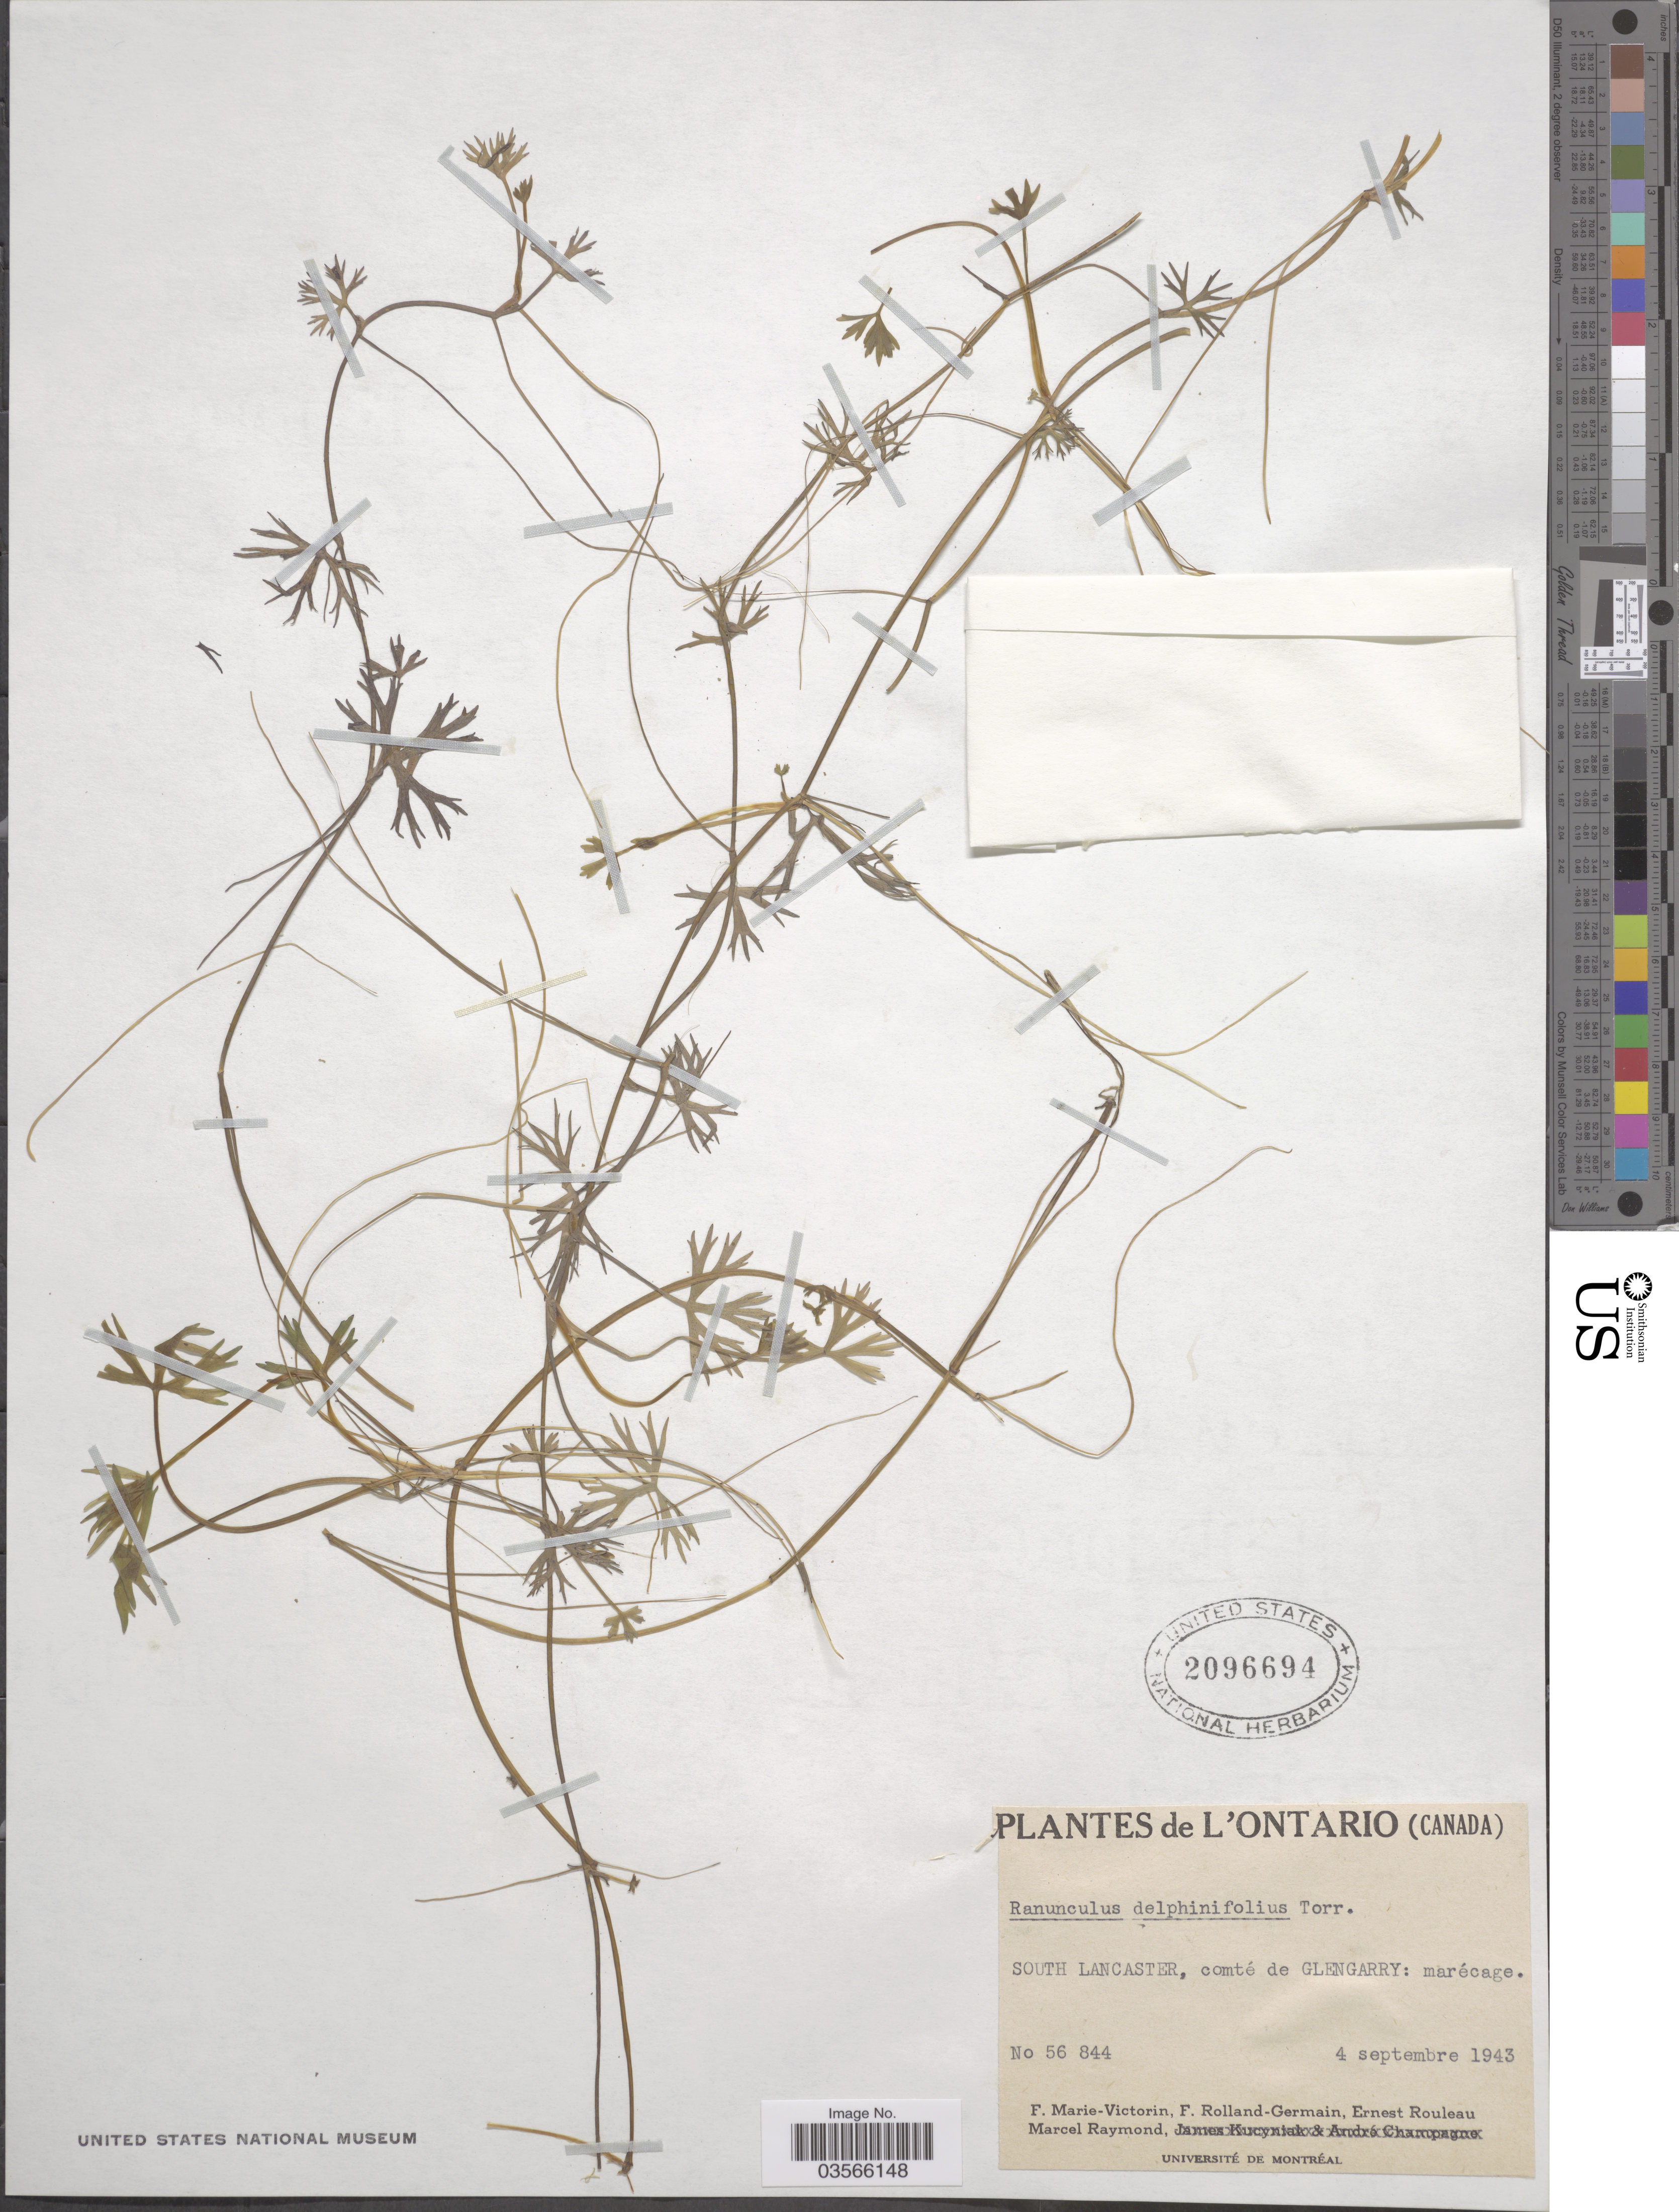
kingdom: Plantae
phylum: Tracheophyta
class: Magnoliopsida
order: Ranunculales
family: Ranunculaceae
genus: Ranunculus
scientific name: Ranunculus flabellaris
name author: Raf.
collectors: F. Marie-Victorin, Rolland-Germain, E. Rouleau & M. Raymond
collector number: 56844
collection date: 1943-09-04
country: Canada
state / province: Ontario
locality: South Lancaster, comté de Glengarry.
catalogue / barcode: US 2096694